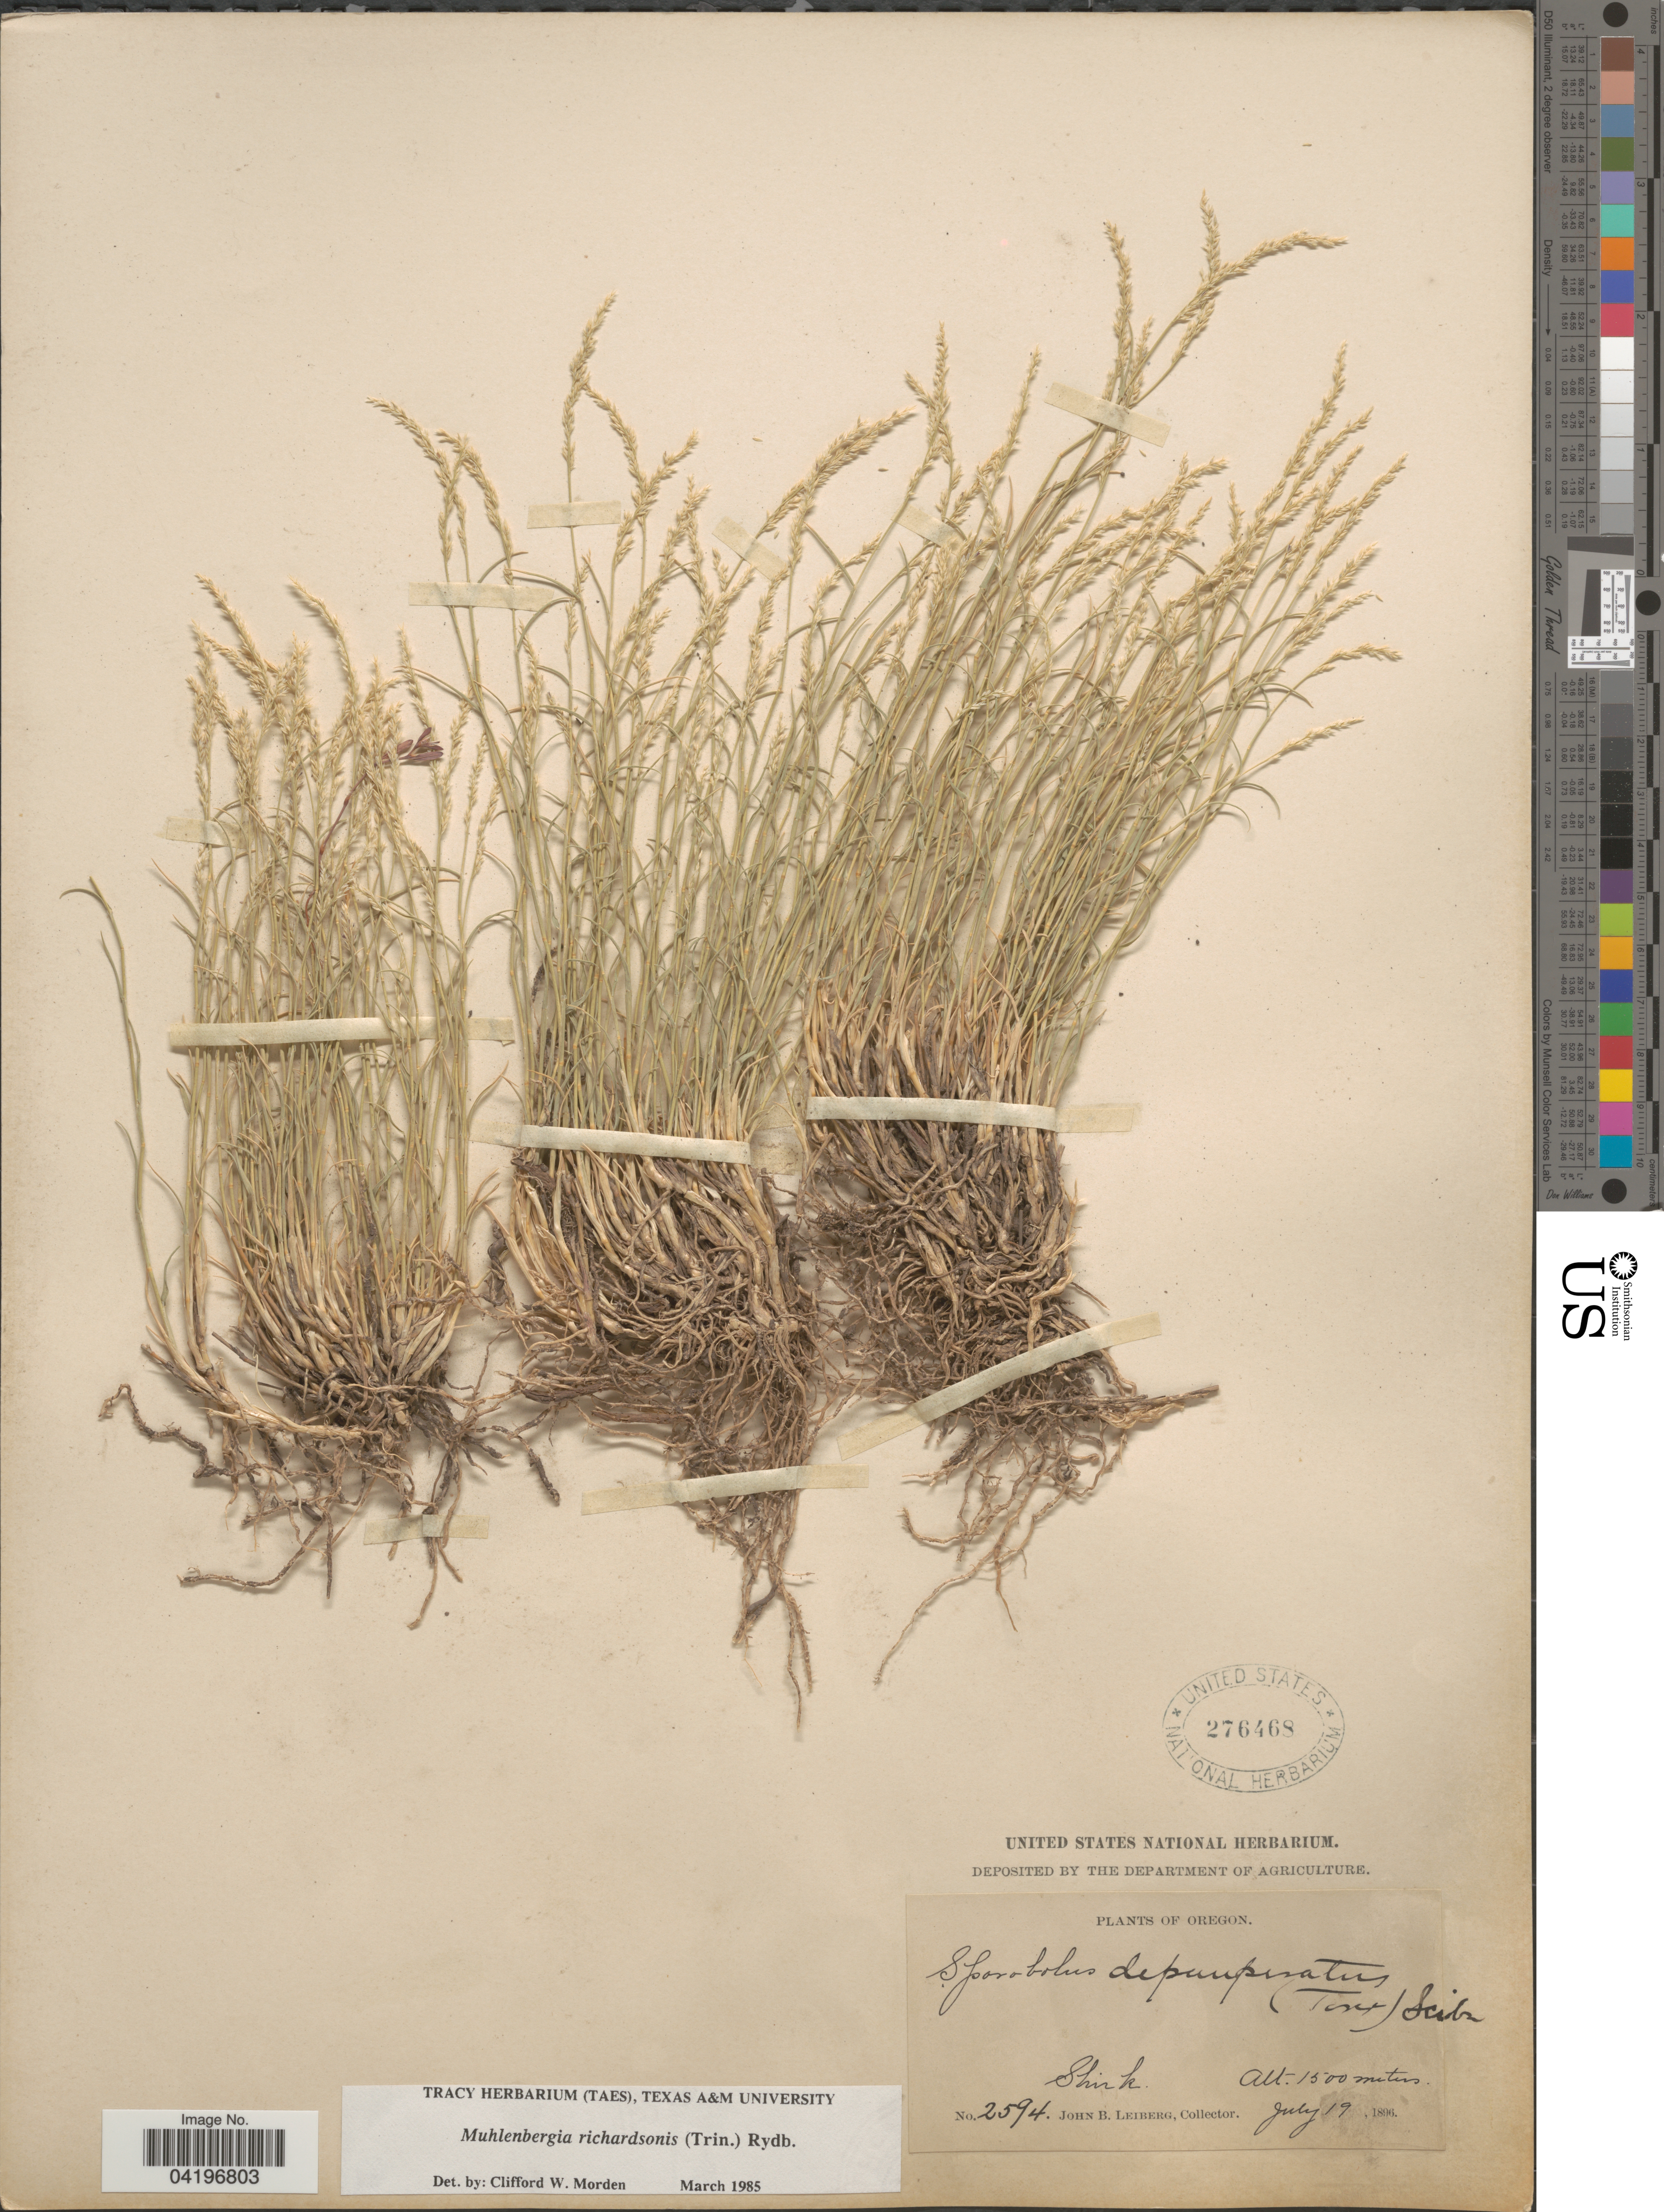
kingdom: Plantae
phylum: Tracheophyta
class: Liliopsida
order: Poales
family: Poaceae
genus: Muhlenbergia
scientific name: Muhlenbergia richardsonis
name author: (Trin.) Rydb.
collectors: J. B. Leiberg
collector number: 2594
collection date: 1896-07-19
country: United States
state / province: Oregon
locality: Shirk.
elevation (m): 1500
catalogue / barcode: US 276468